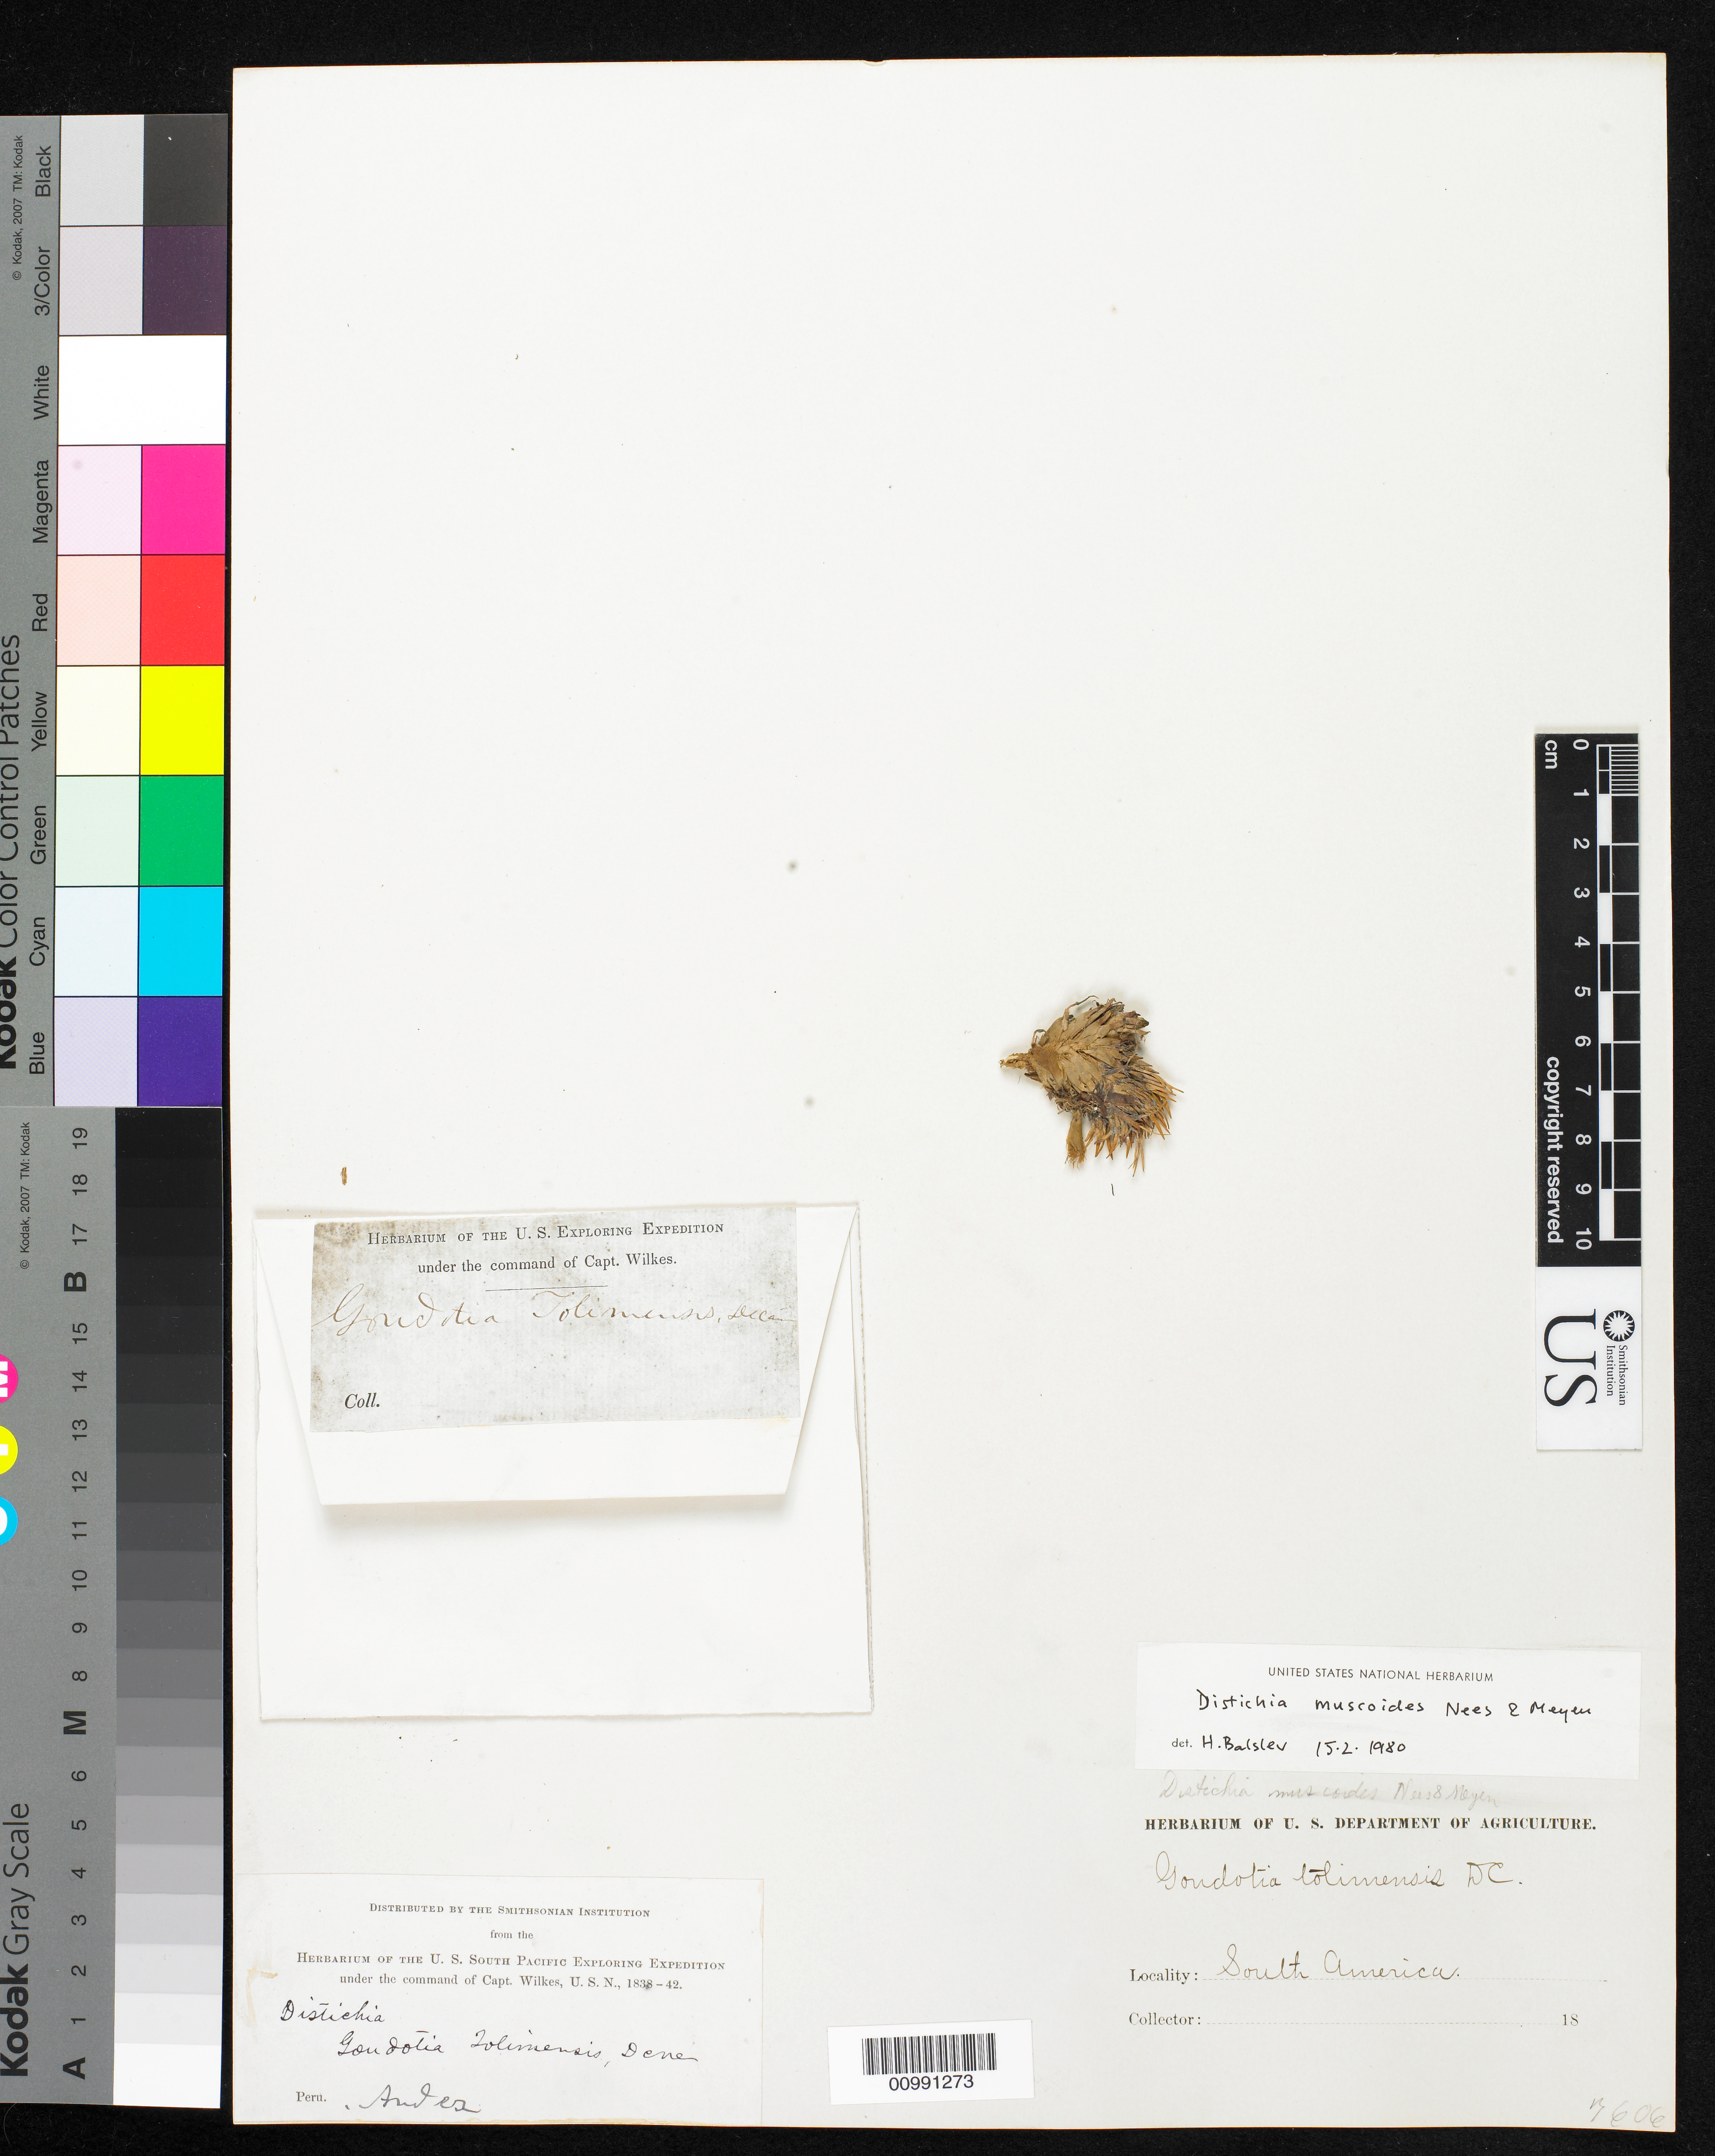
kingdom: Plantae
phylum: Tracheophyta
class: Liliopsida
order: Poales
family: Juncaceae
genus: Distichia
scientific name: Distichia muscoides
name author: Nees & Meyen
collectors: Wilkes Explor. Exped.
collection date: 1838/1842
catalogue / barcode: US 98462